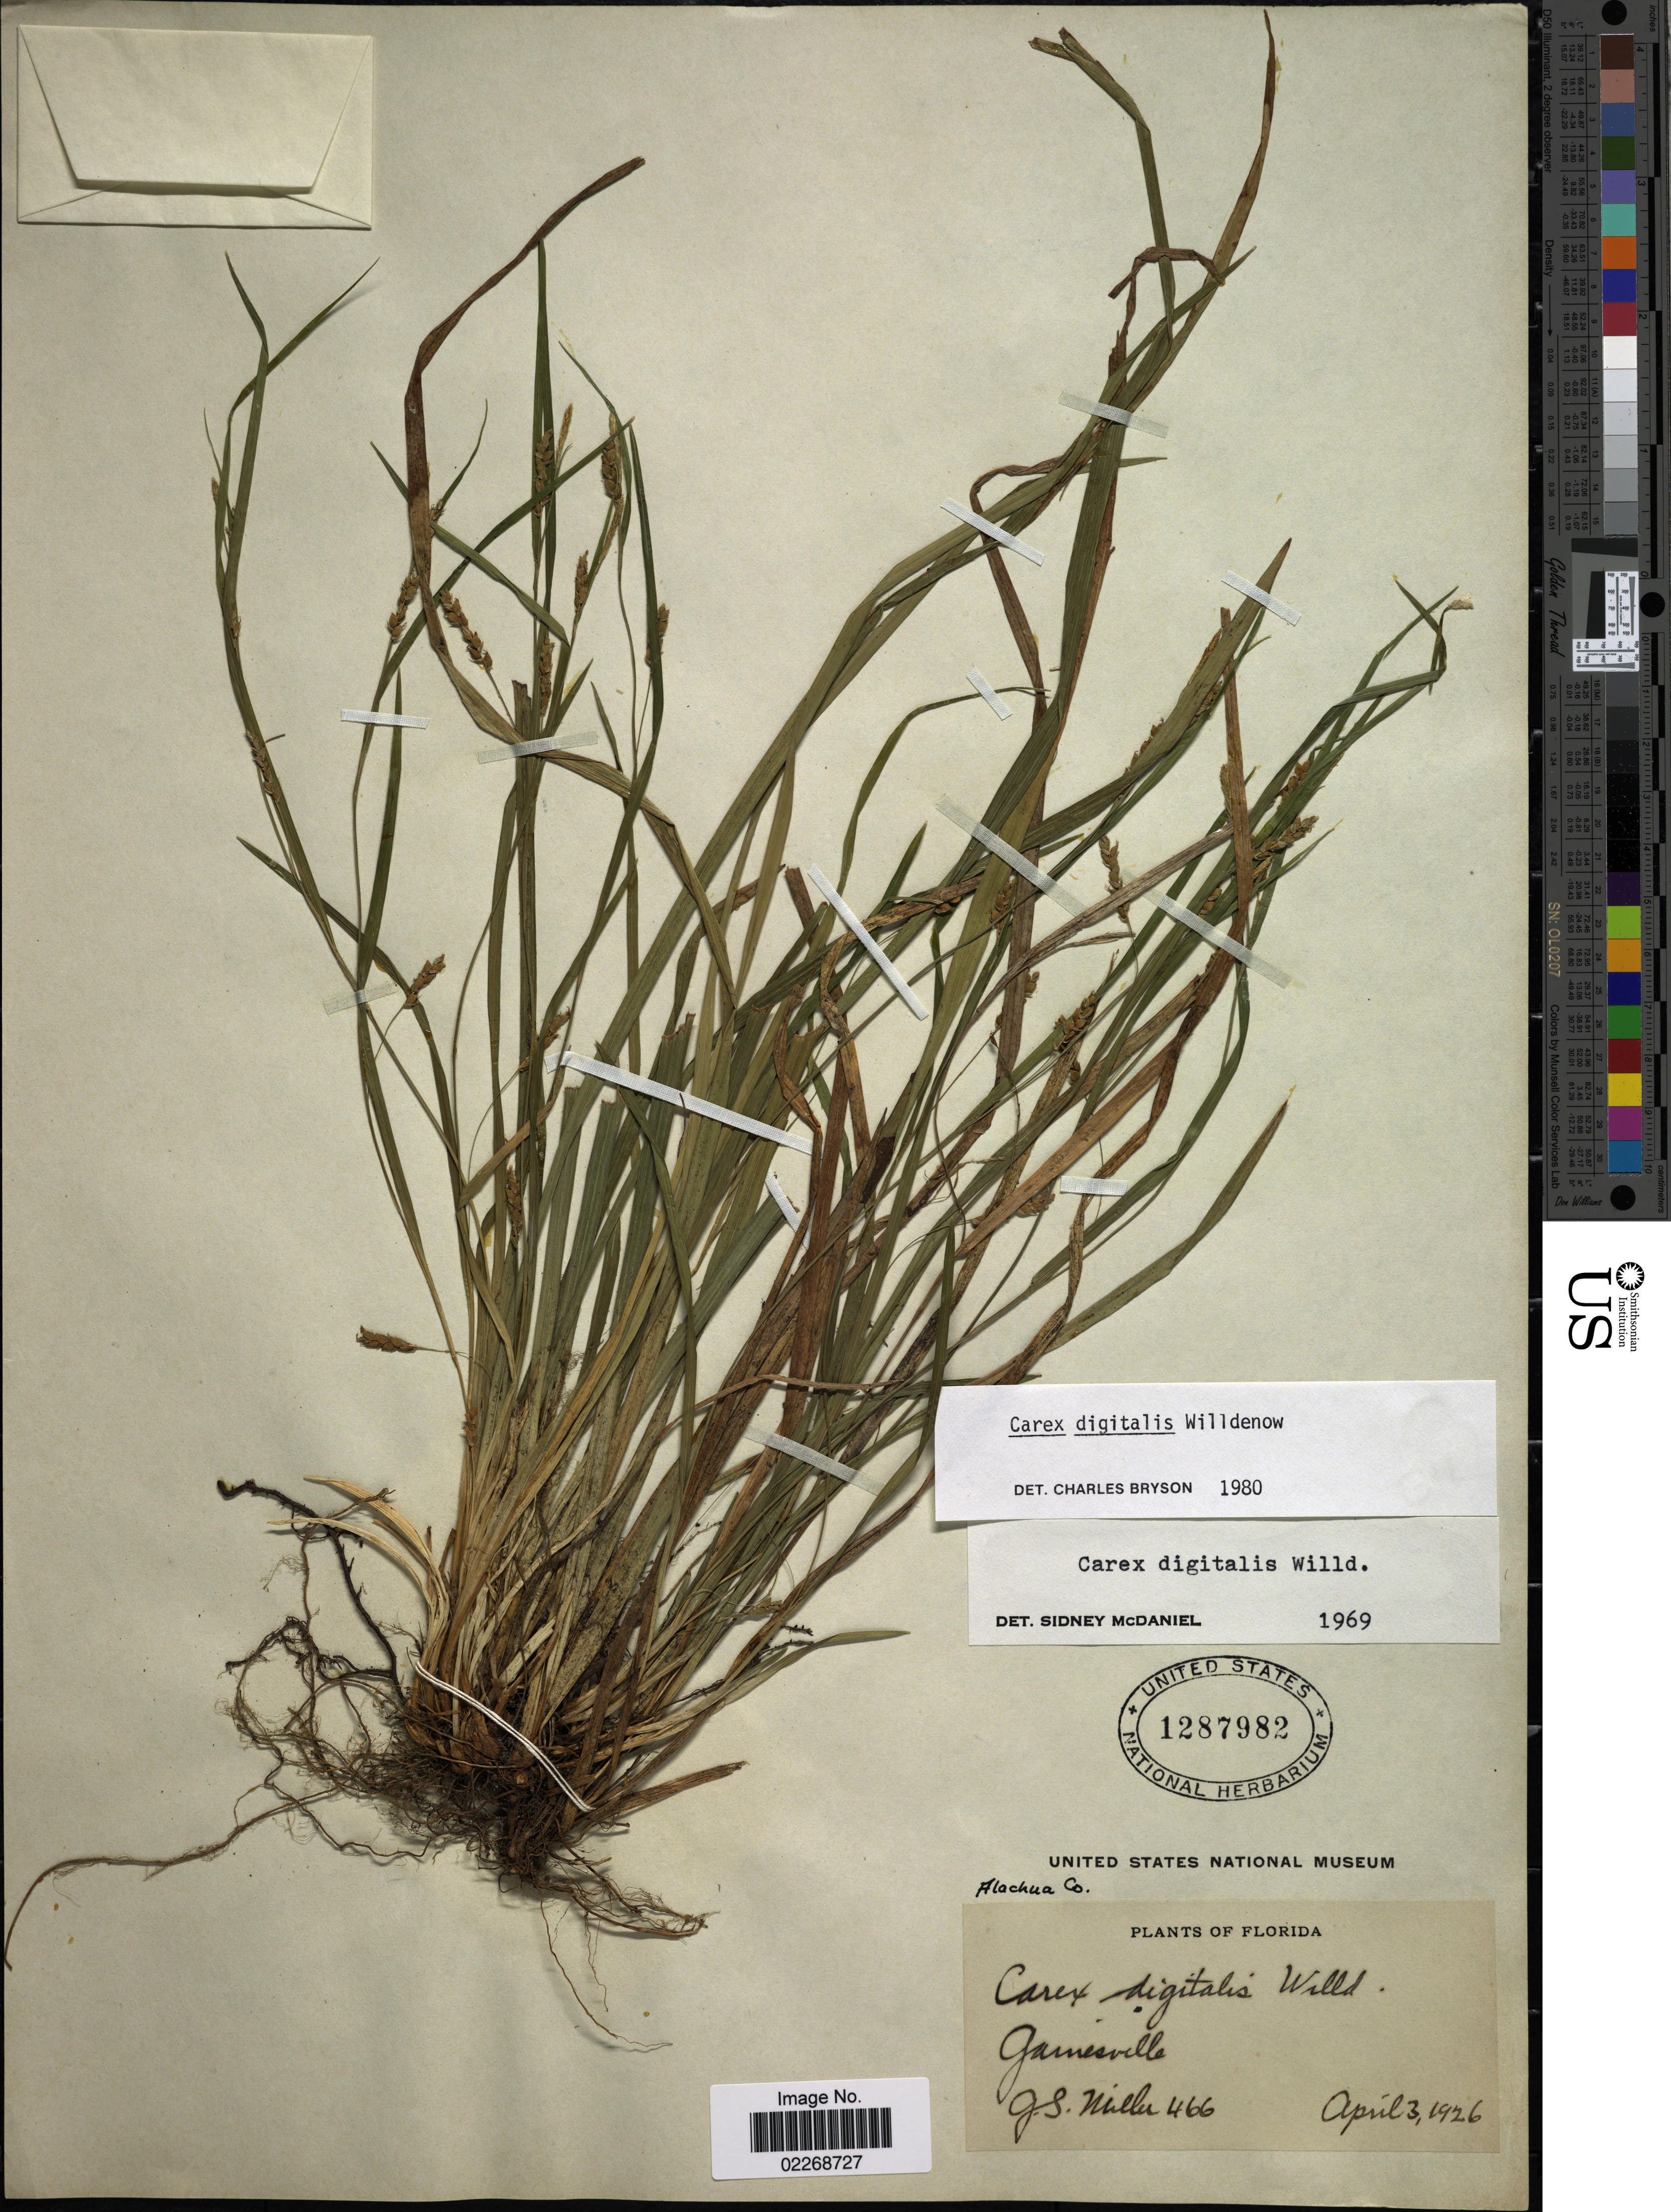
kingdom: Plantae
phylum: Tracheophyta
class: Liliopsida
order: Poales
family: Cyperaceae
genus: Carex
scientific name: Carex digitalis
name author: Willd.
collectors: G. S. Miller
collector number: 466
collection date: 1926-04-03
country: United States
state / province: Florida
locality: Gainesville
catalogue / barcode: US 1287982